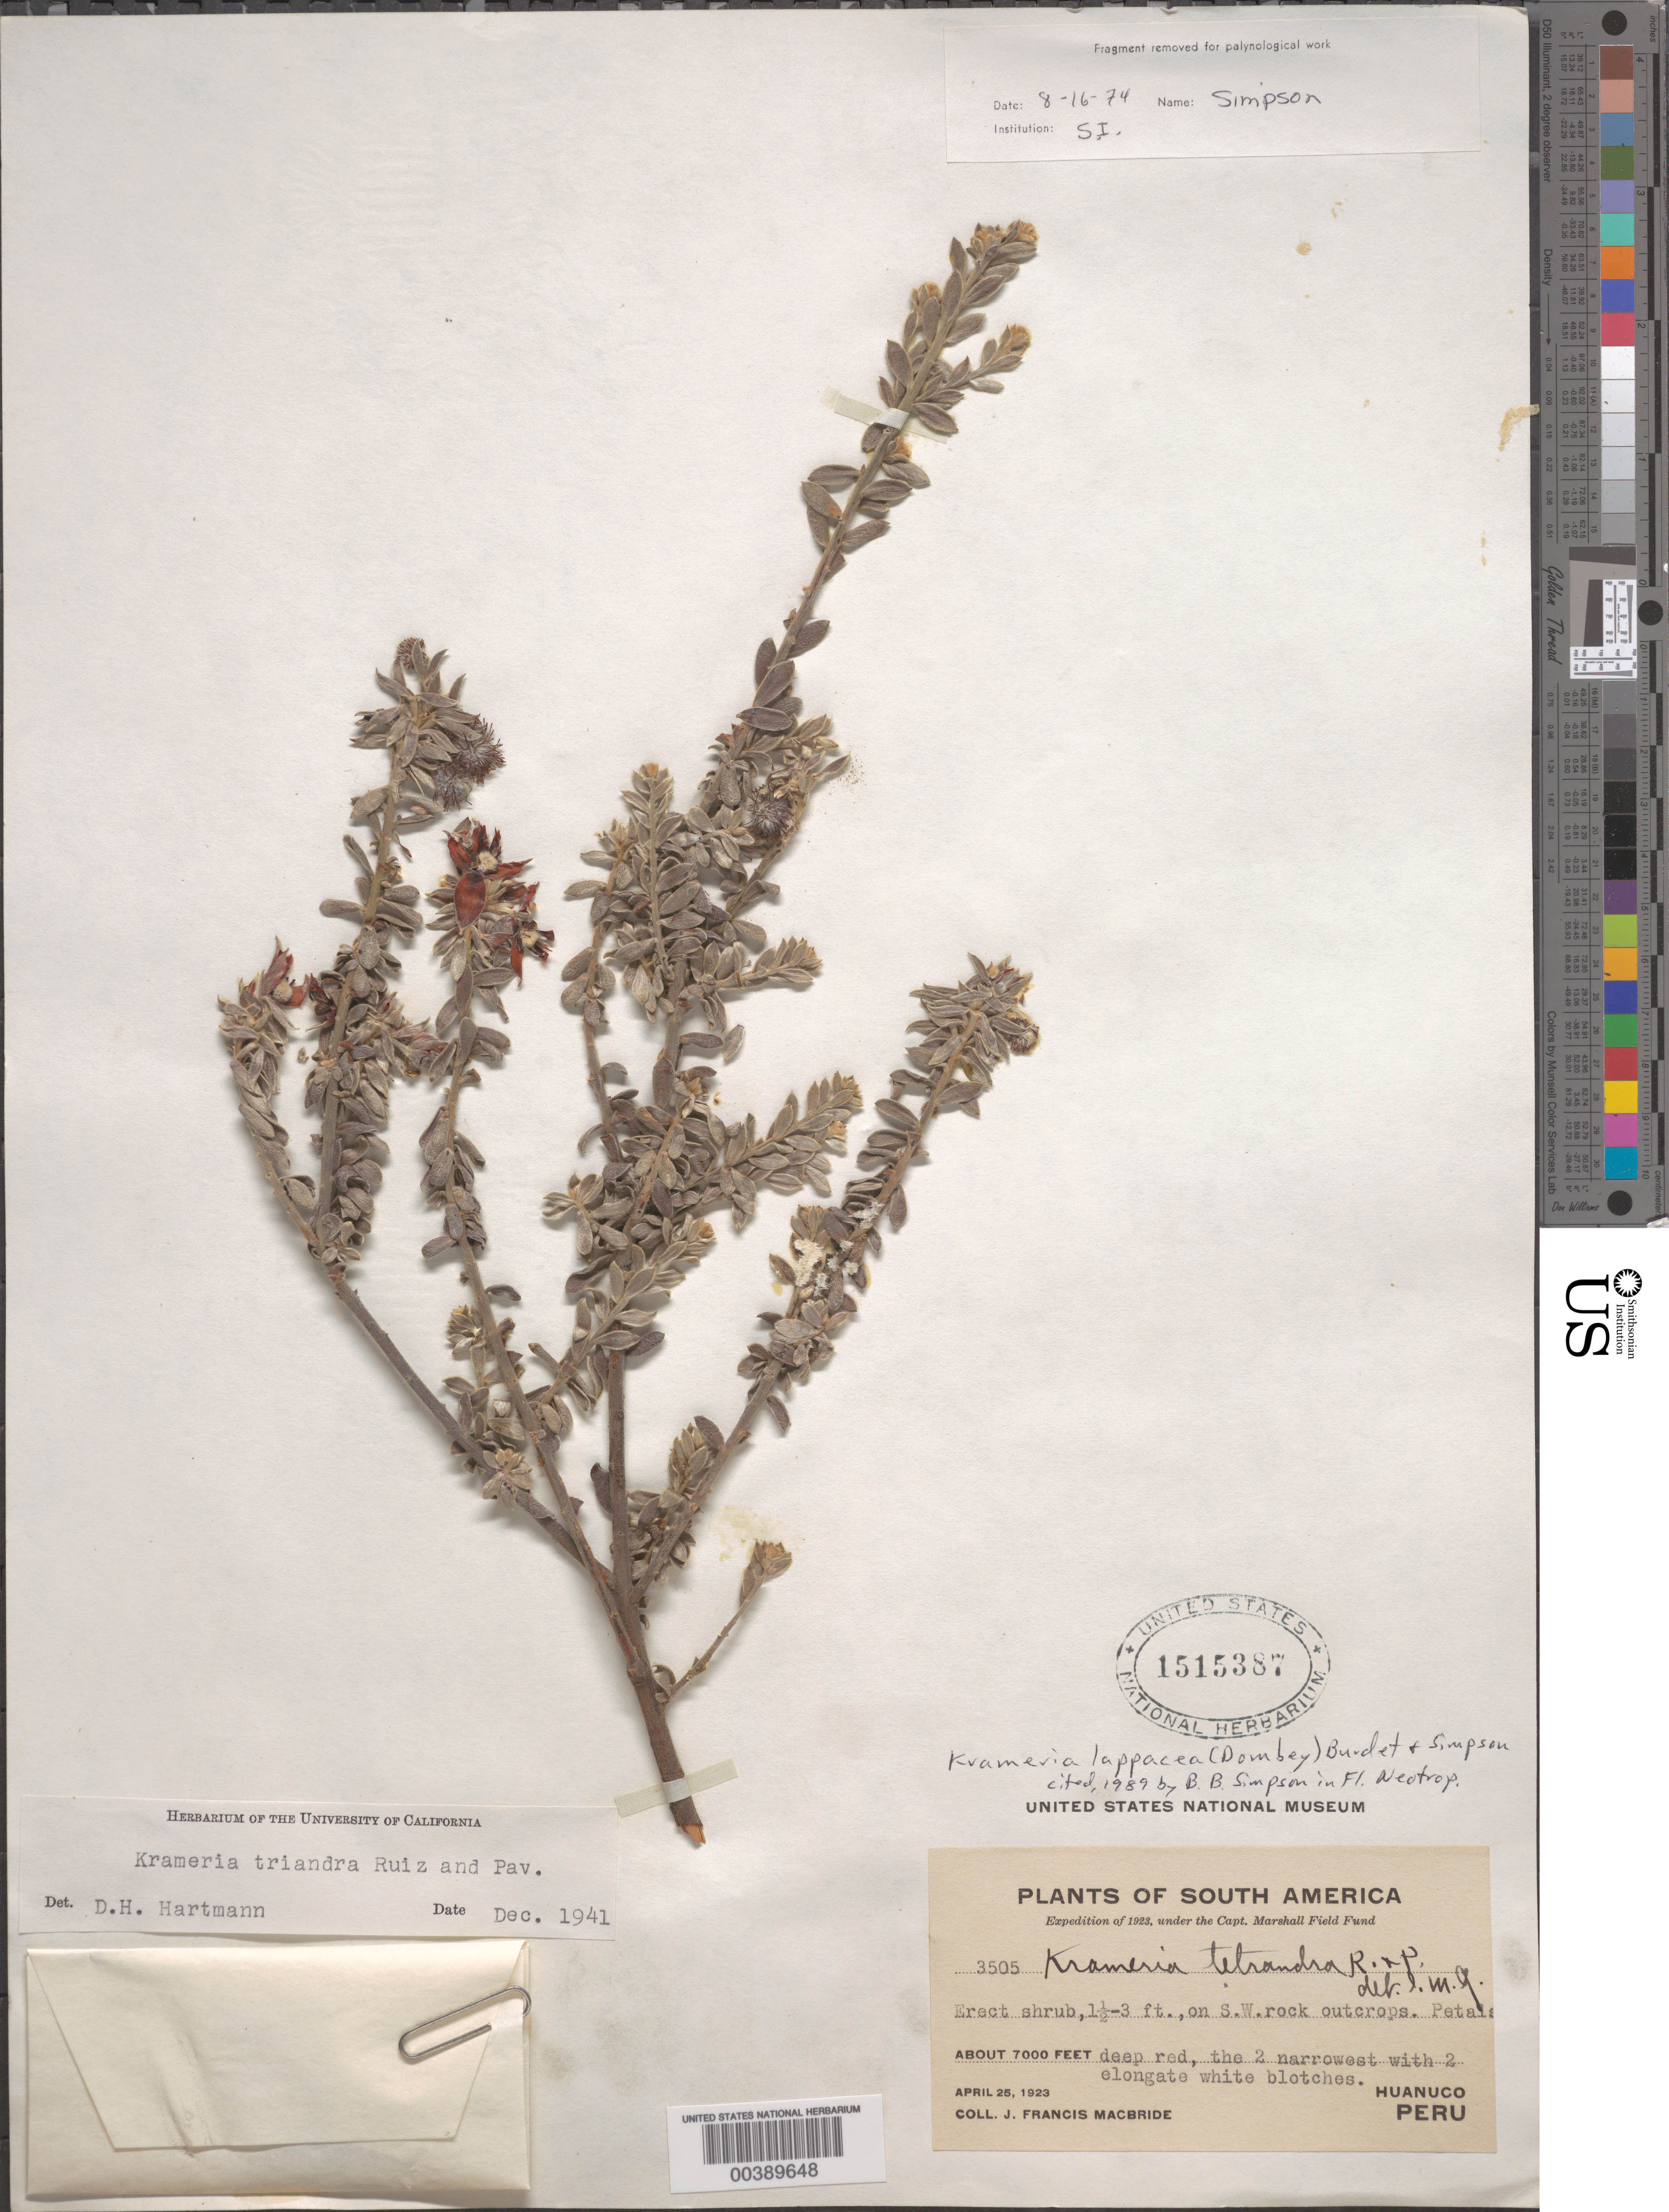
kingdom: Plantae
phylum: Tracheophyta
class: Magnoliopsida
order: Zygophyllales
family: Krameriaceae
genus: Krameria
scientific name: Krameria lappacea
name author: (Dombey) Burdet & B.B. Simpson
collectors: J. F. Macbride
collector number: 3505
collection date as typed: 25 Apr 1923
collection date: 1923-04-25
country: Peru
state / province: Huánuco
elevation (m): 2134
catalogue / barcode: US 1515387